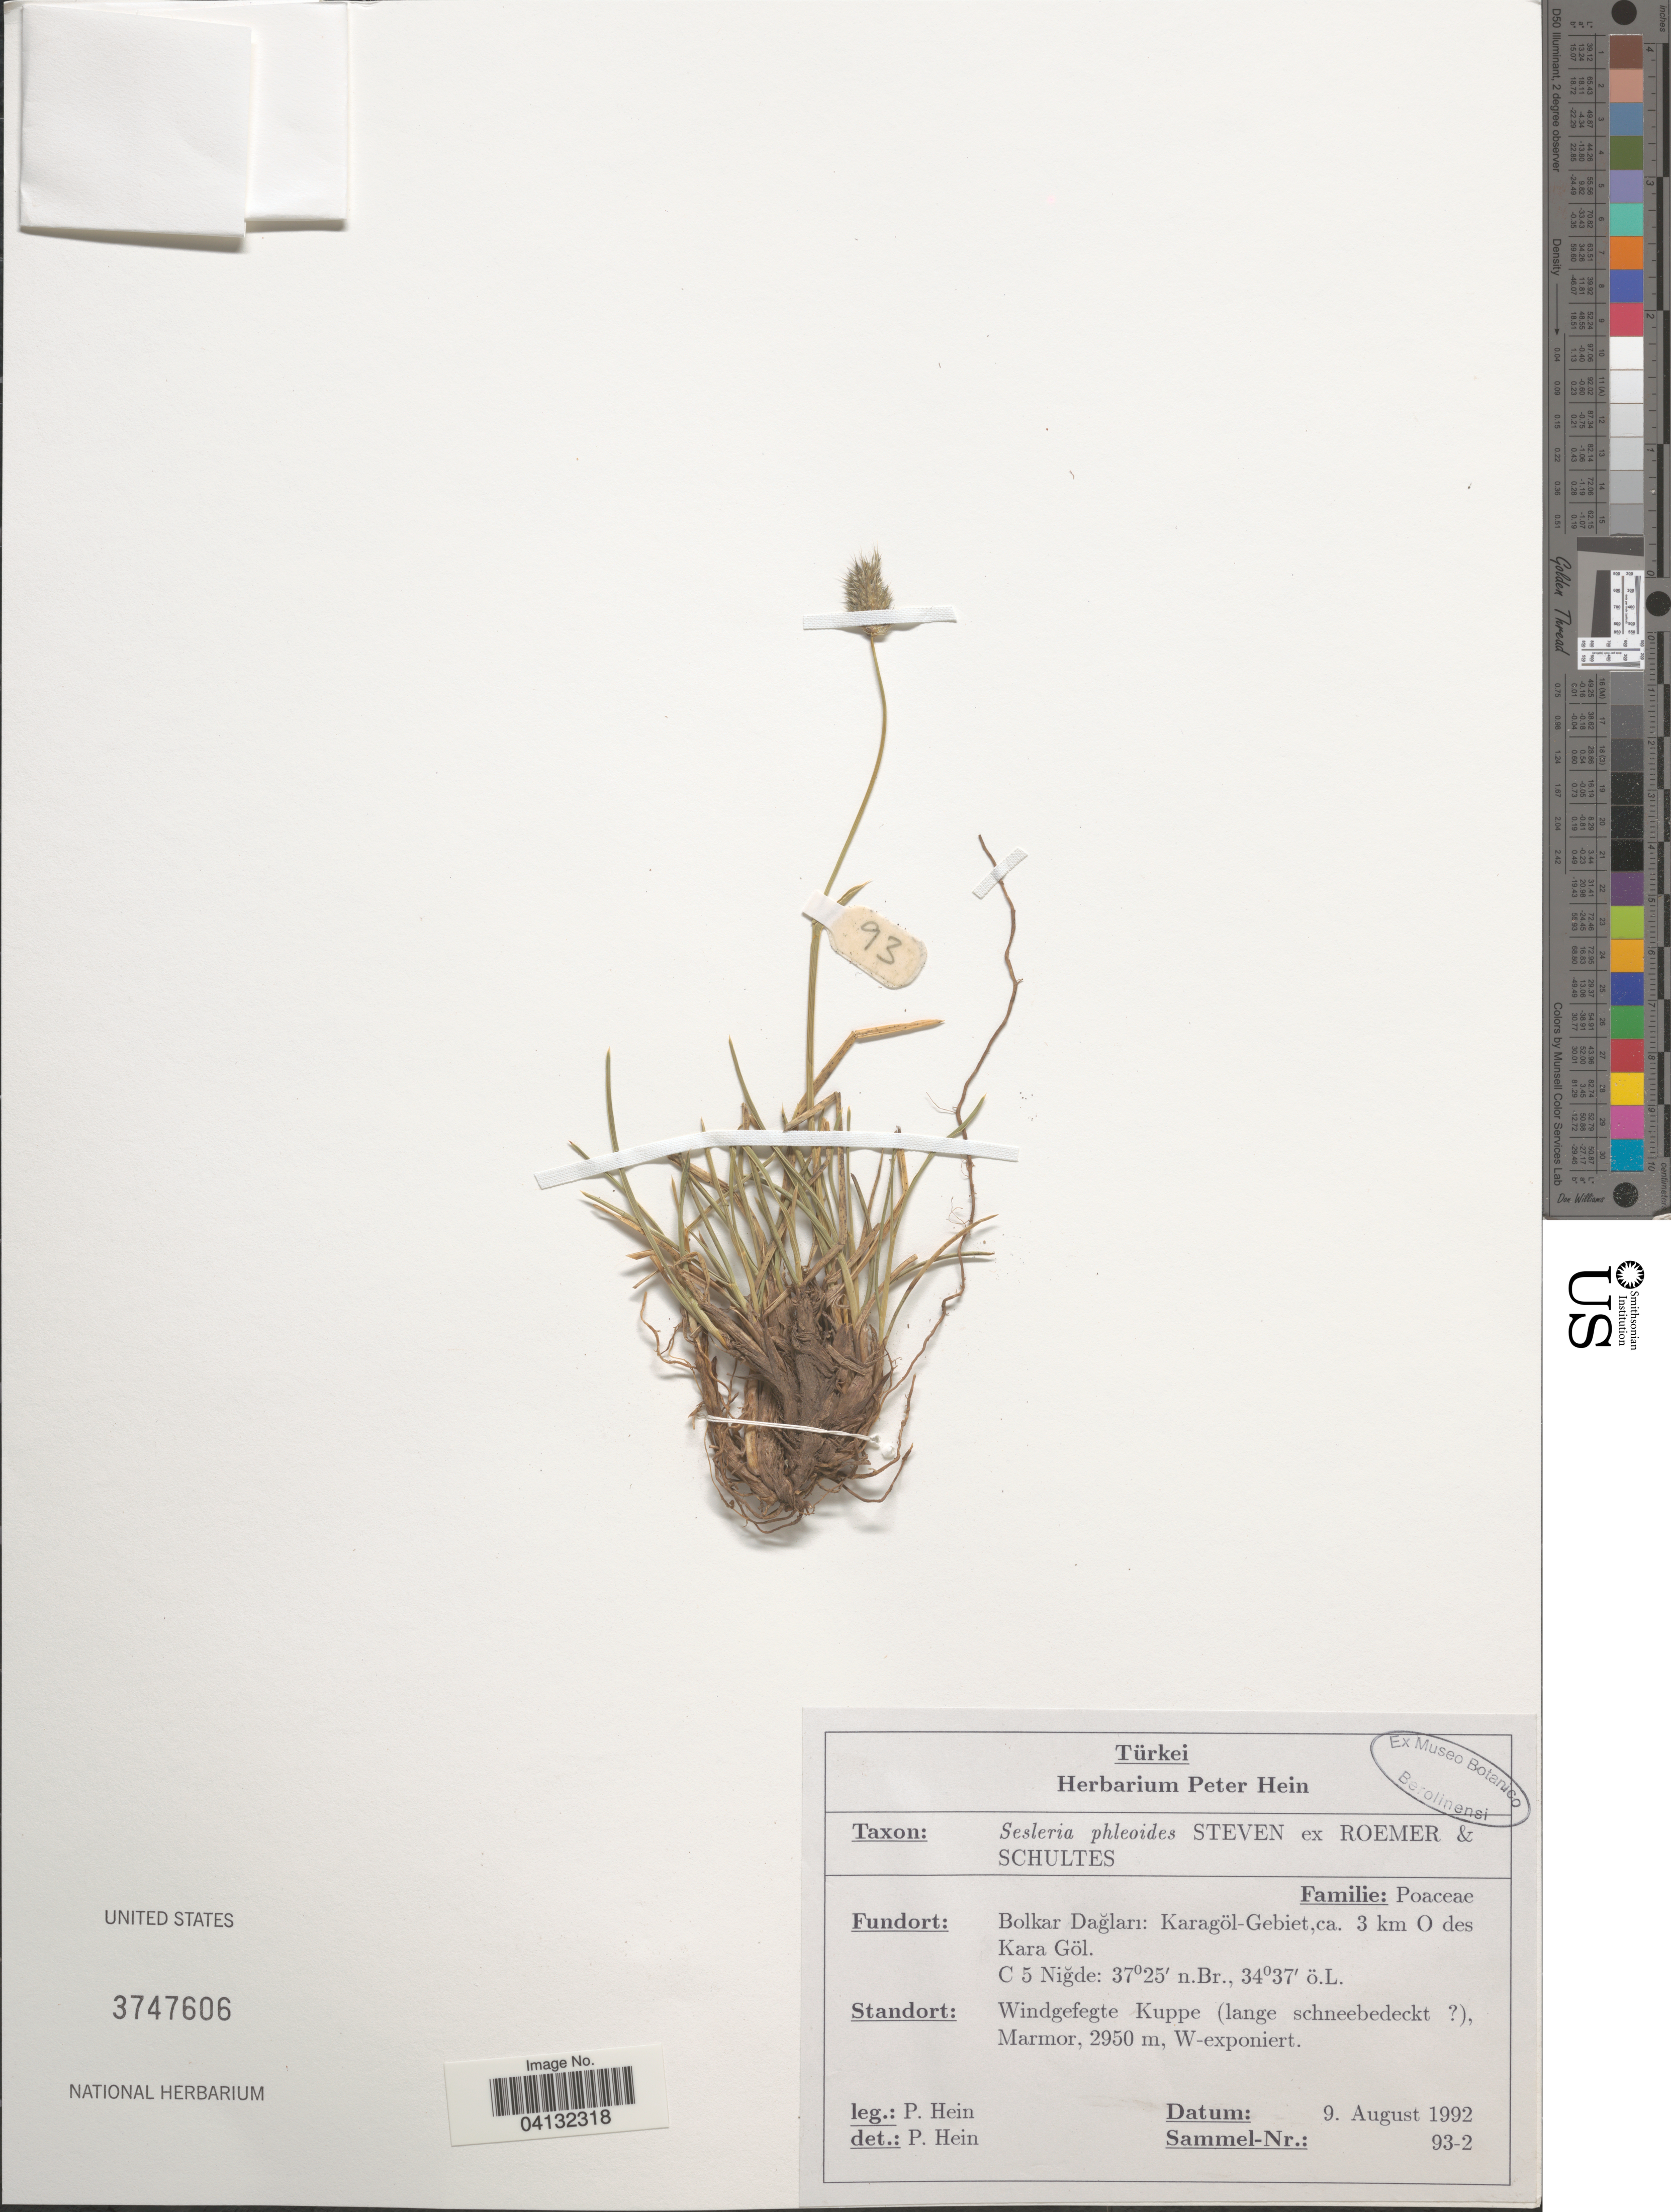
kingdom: Plantae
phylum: Tracheophyta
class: Liliopsida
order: Poales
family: Poaceae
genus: Sesleria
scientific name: Sesleria phleoides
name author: Stev. ex Roem. & Schult.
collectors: P. Hein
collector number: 93-2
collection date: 1992-08-09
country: Turkey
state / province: Nigde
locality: Türkei. Bolkar Dağları: Karagöl-Gebiet, ca. 3 km O des Kara Göl. C 5. W-exponiert.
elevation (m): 2950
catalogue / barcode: US 3747606